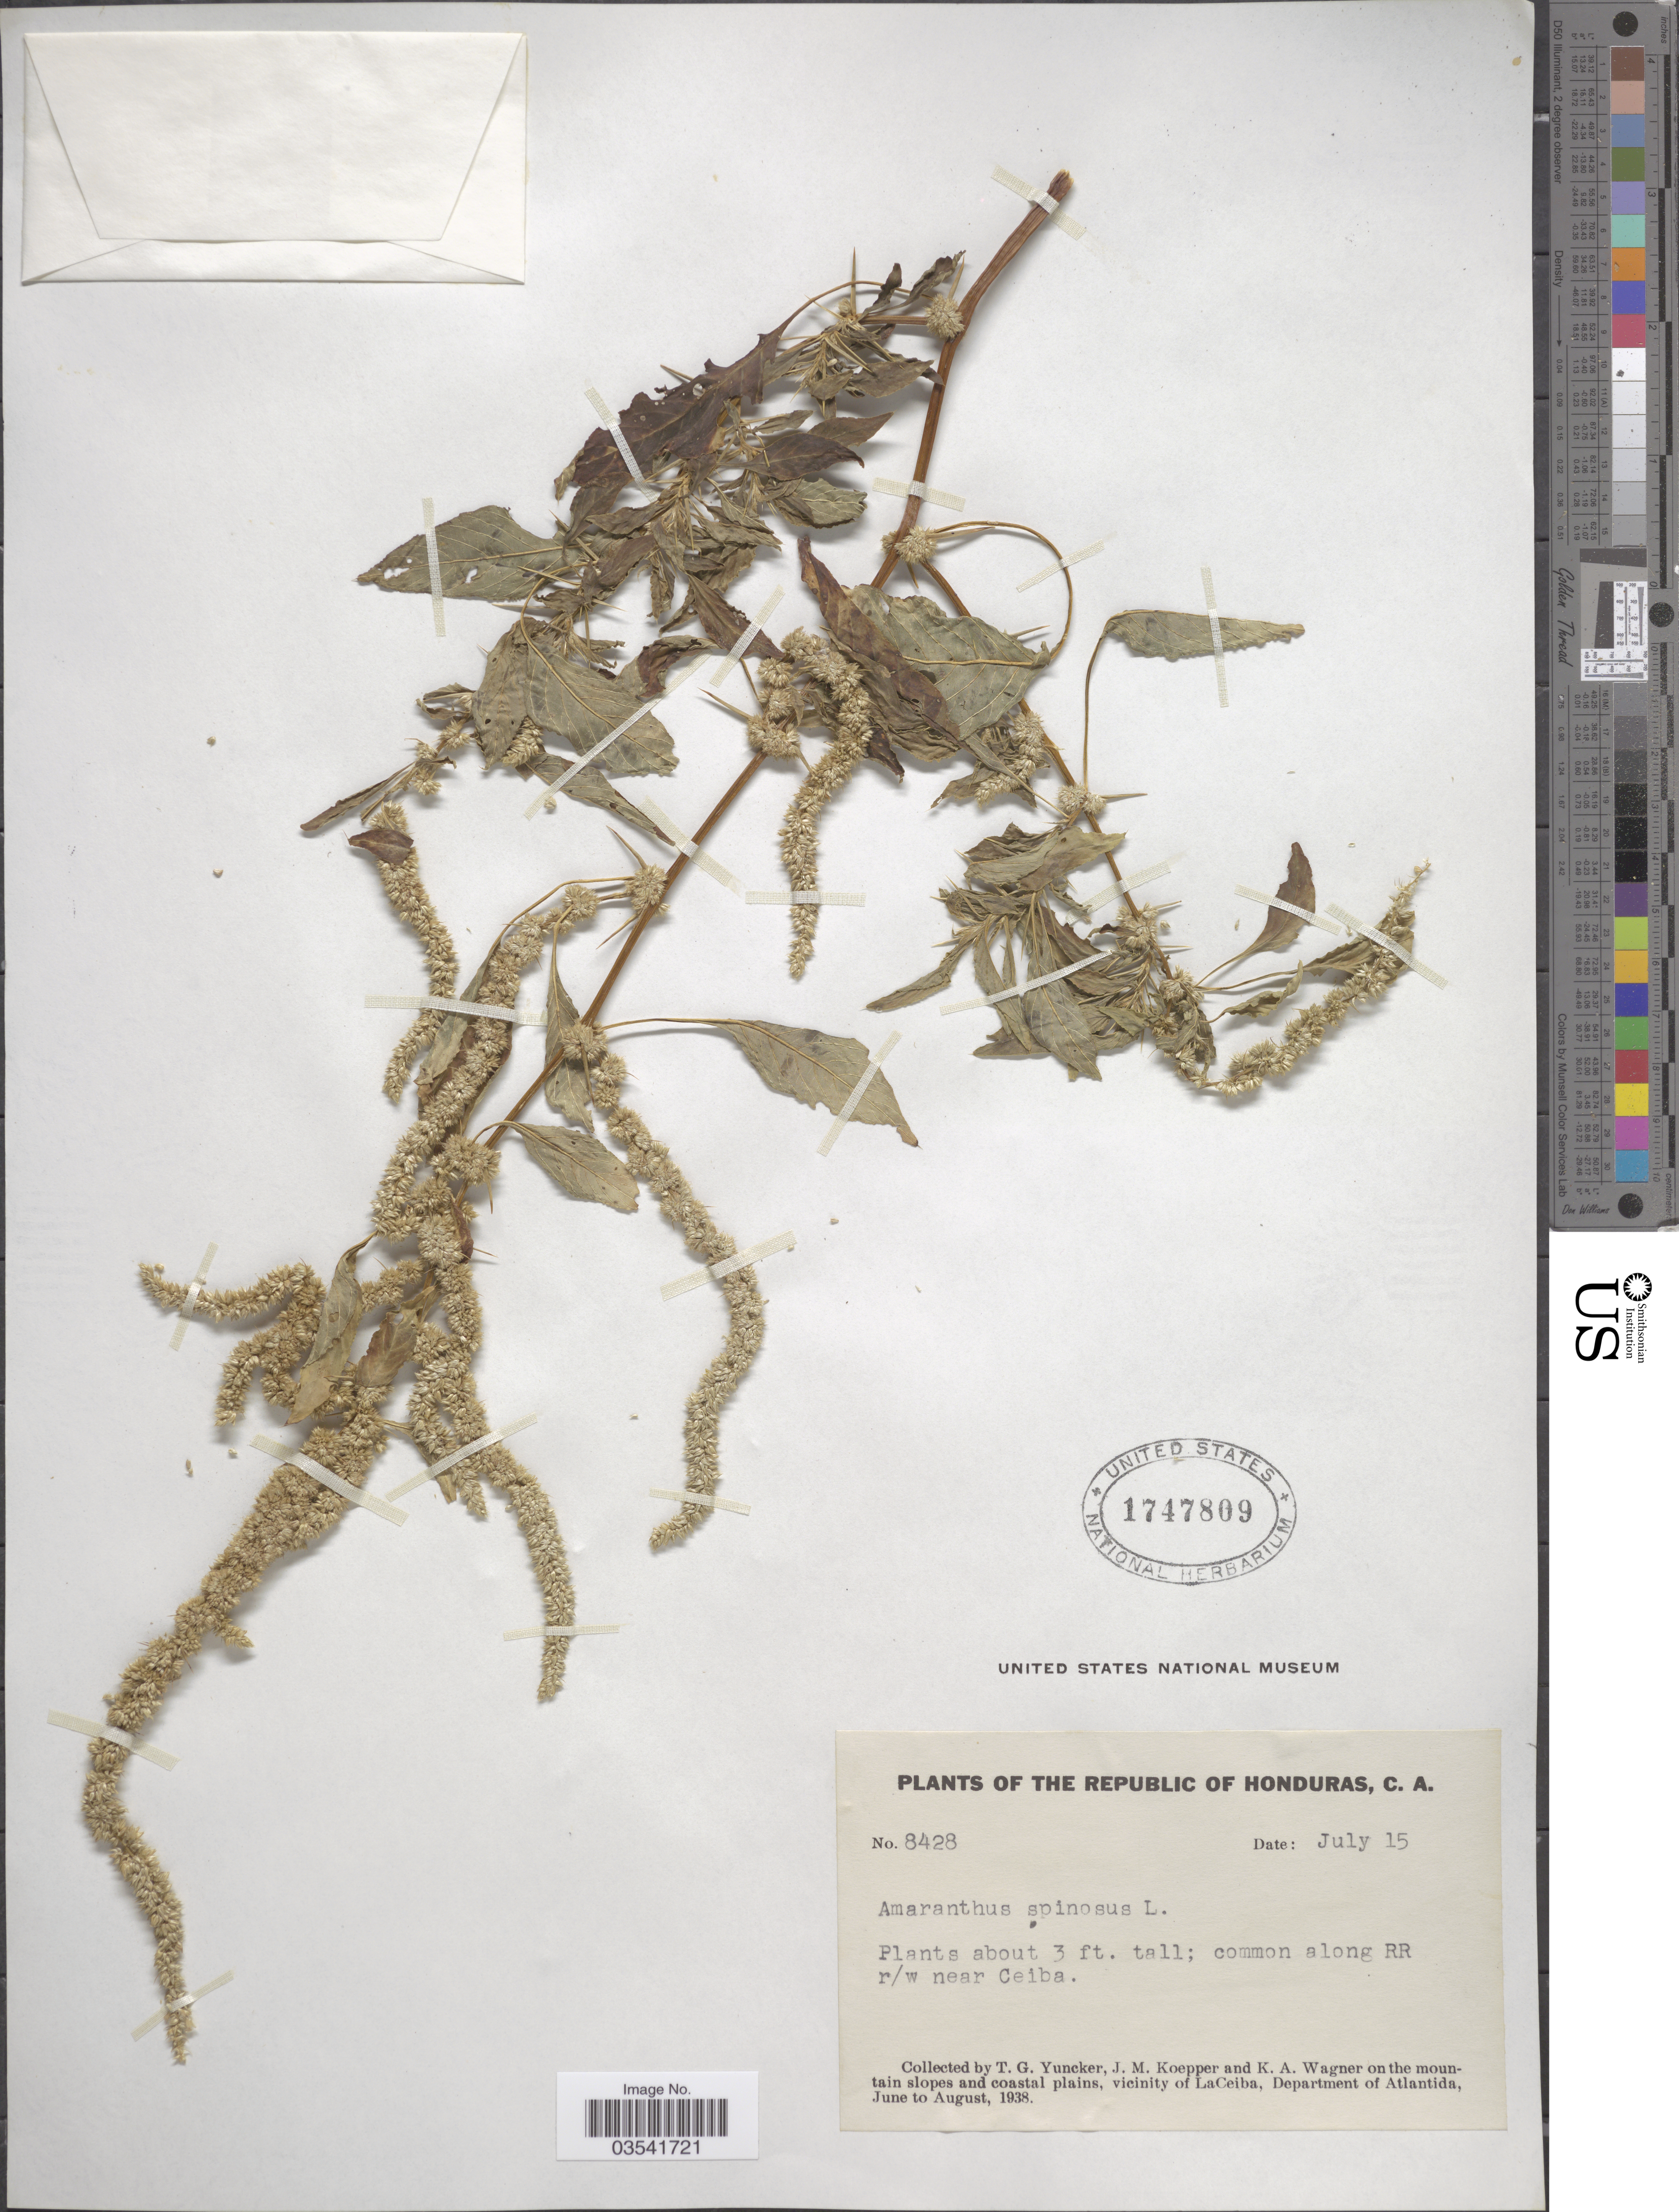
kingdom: Plantae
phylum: Tracheophyta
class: Magnoliopsida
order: Caryophyllales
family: Amaranthaceae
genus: Amaranthus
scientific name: Amaranthus spinosus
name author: L.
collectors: T. G. Yuncker, J. M. Koepper & K. A. Wagner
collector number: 8428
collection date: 1938-07-15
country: Honduras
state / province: Atlántida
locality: Common along RR r/w near Ceiba. On the mountain slopes and coastal plains, vicinity of LaCeiba, Department of Atlantida.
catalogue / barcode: US 1747809